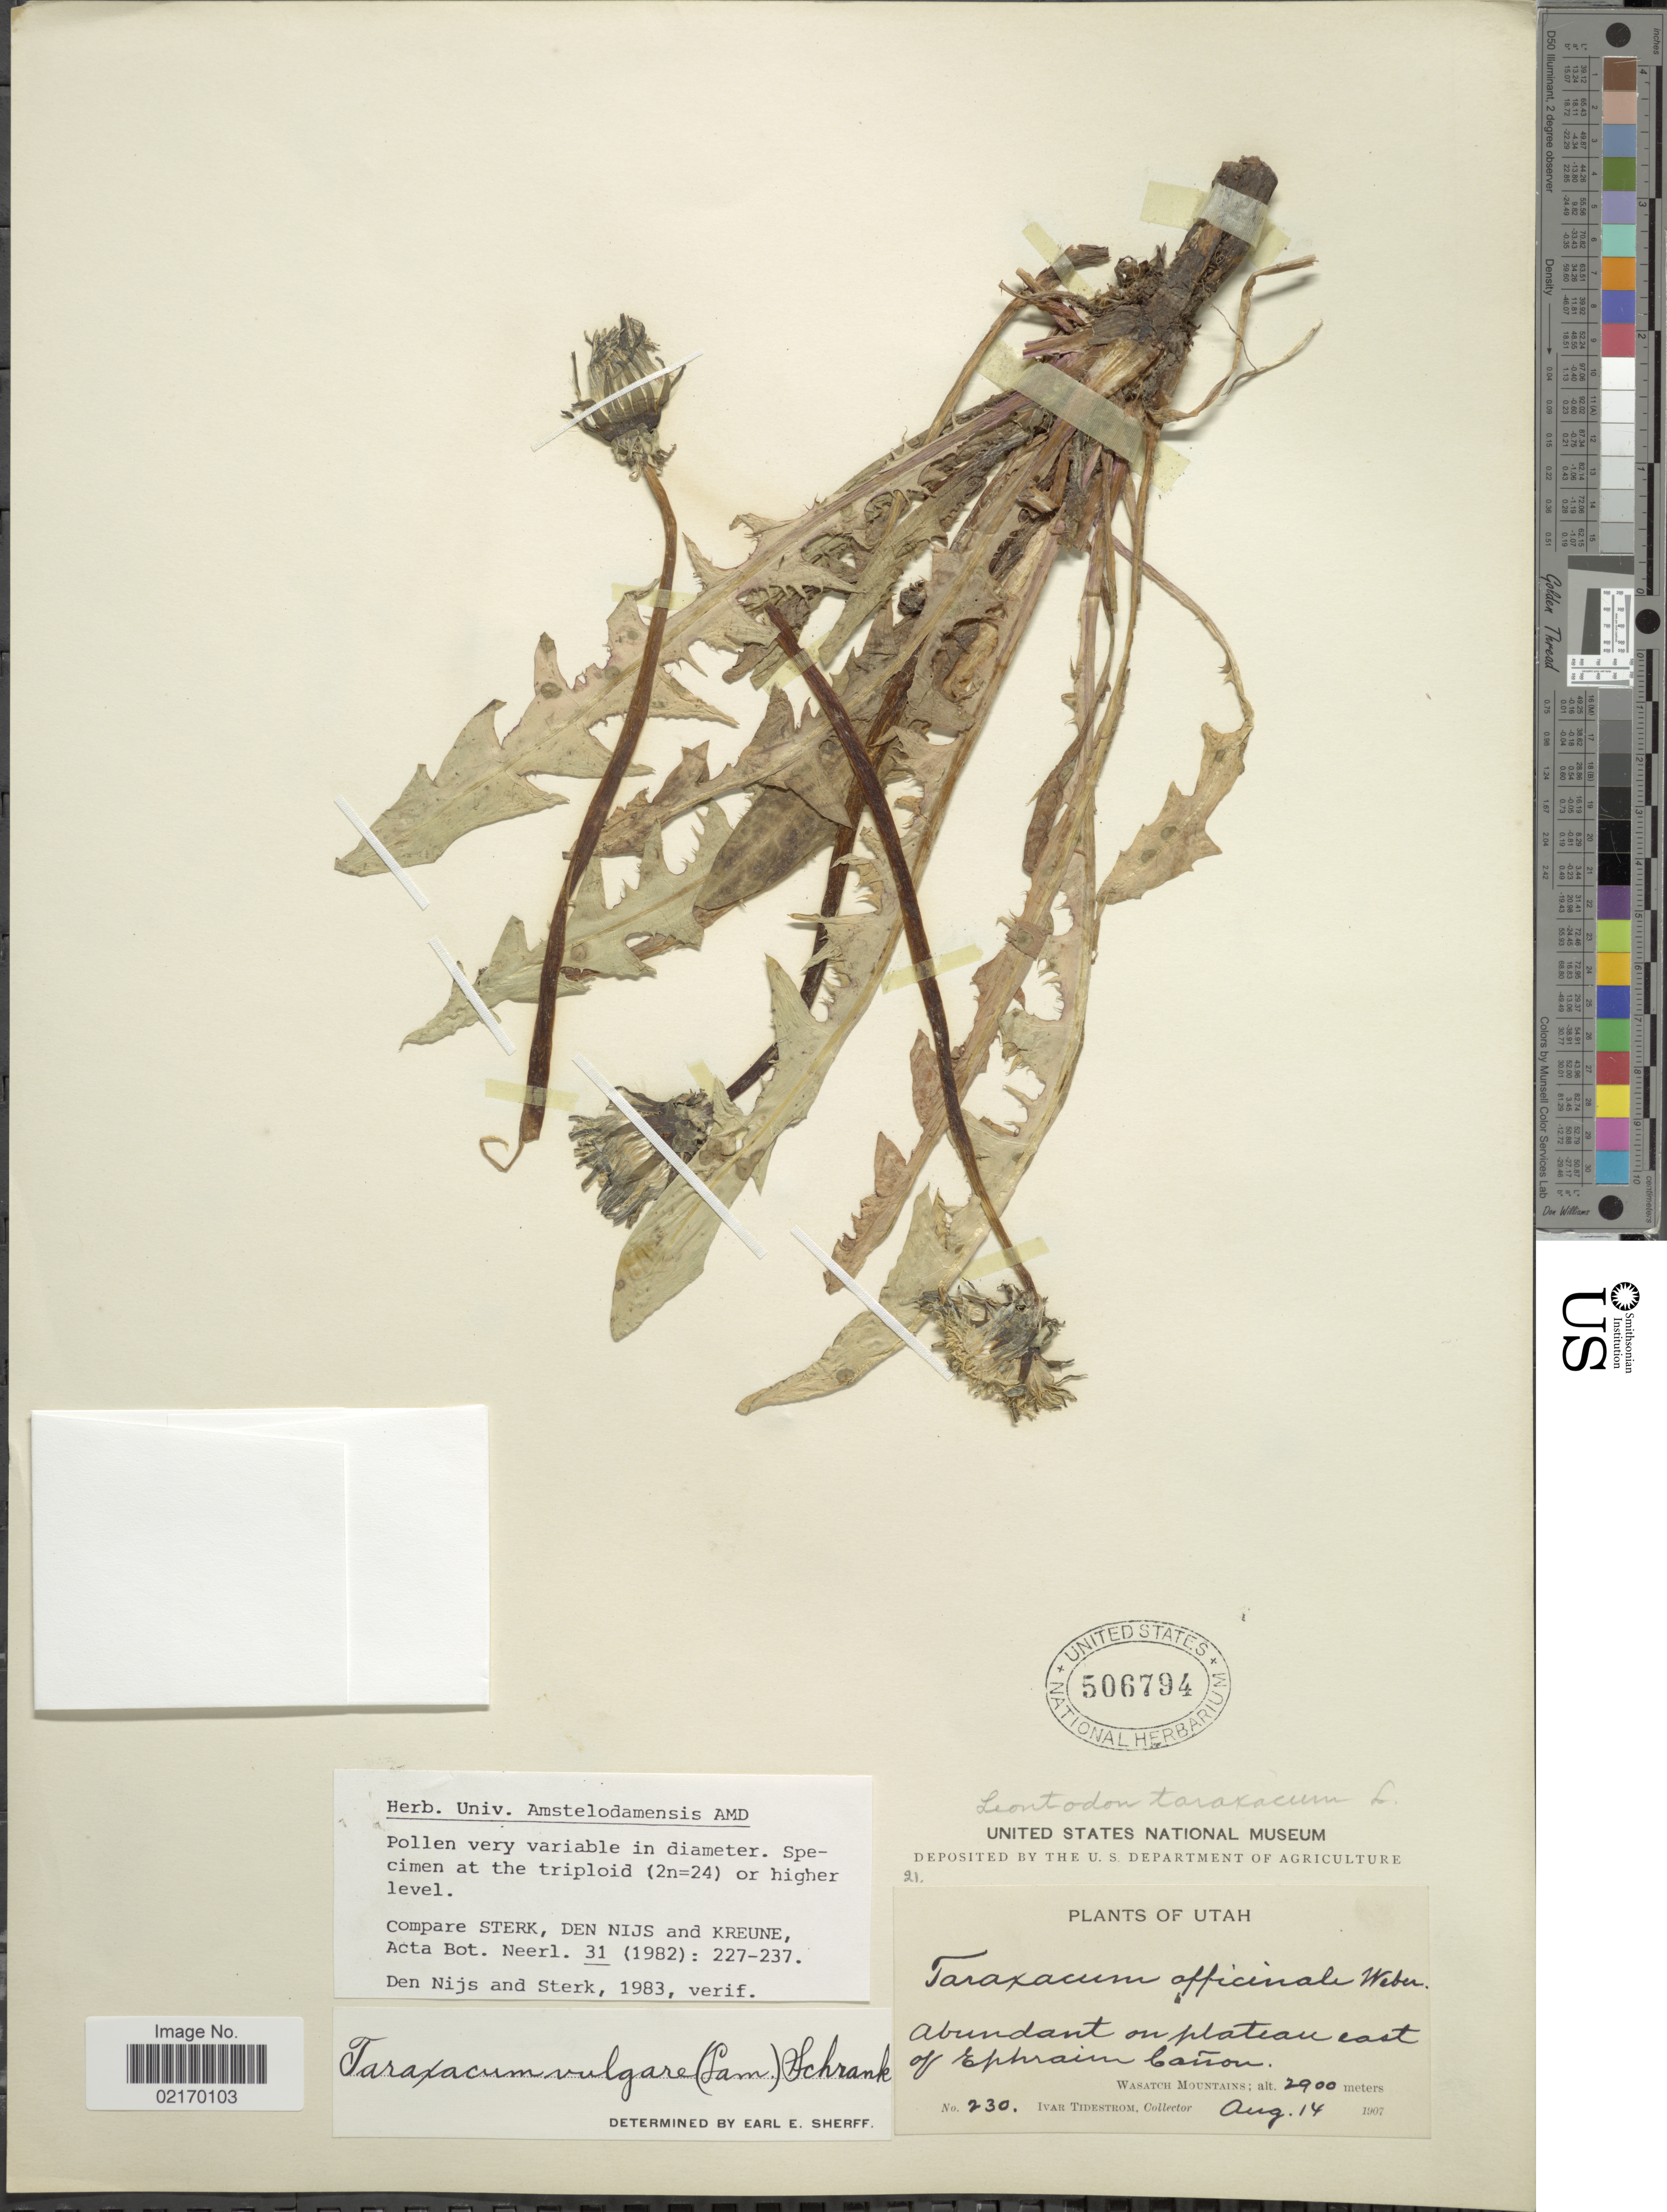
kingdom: Plantae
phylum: Tracheophyta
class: Magnoliopsida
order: Asterales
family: Asteraceae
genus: Taraxacum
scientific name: Taraxacum officinale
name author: G.H. Weber ex F.H. Wigg.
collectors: I. F. Tidestrom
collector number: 230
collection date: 1907-08-14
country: United States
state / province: Utah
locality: Abundant on plateau east of Ephraim Cañon, Wasatch Mountains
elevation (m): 2900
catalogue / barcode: US 506794